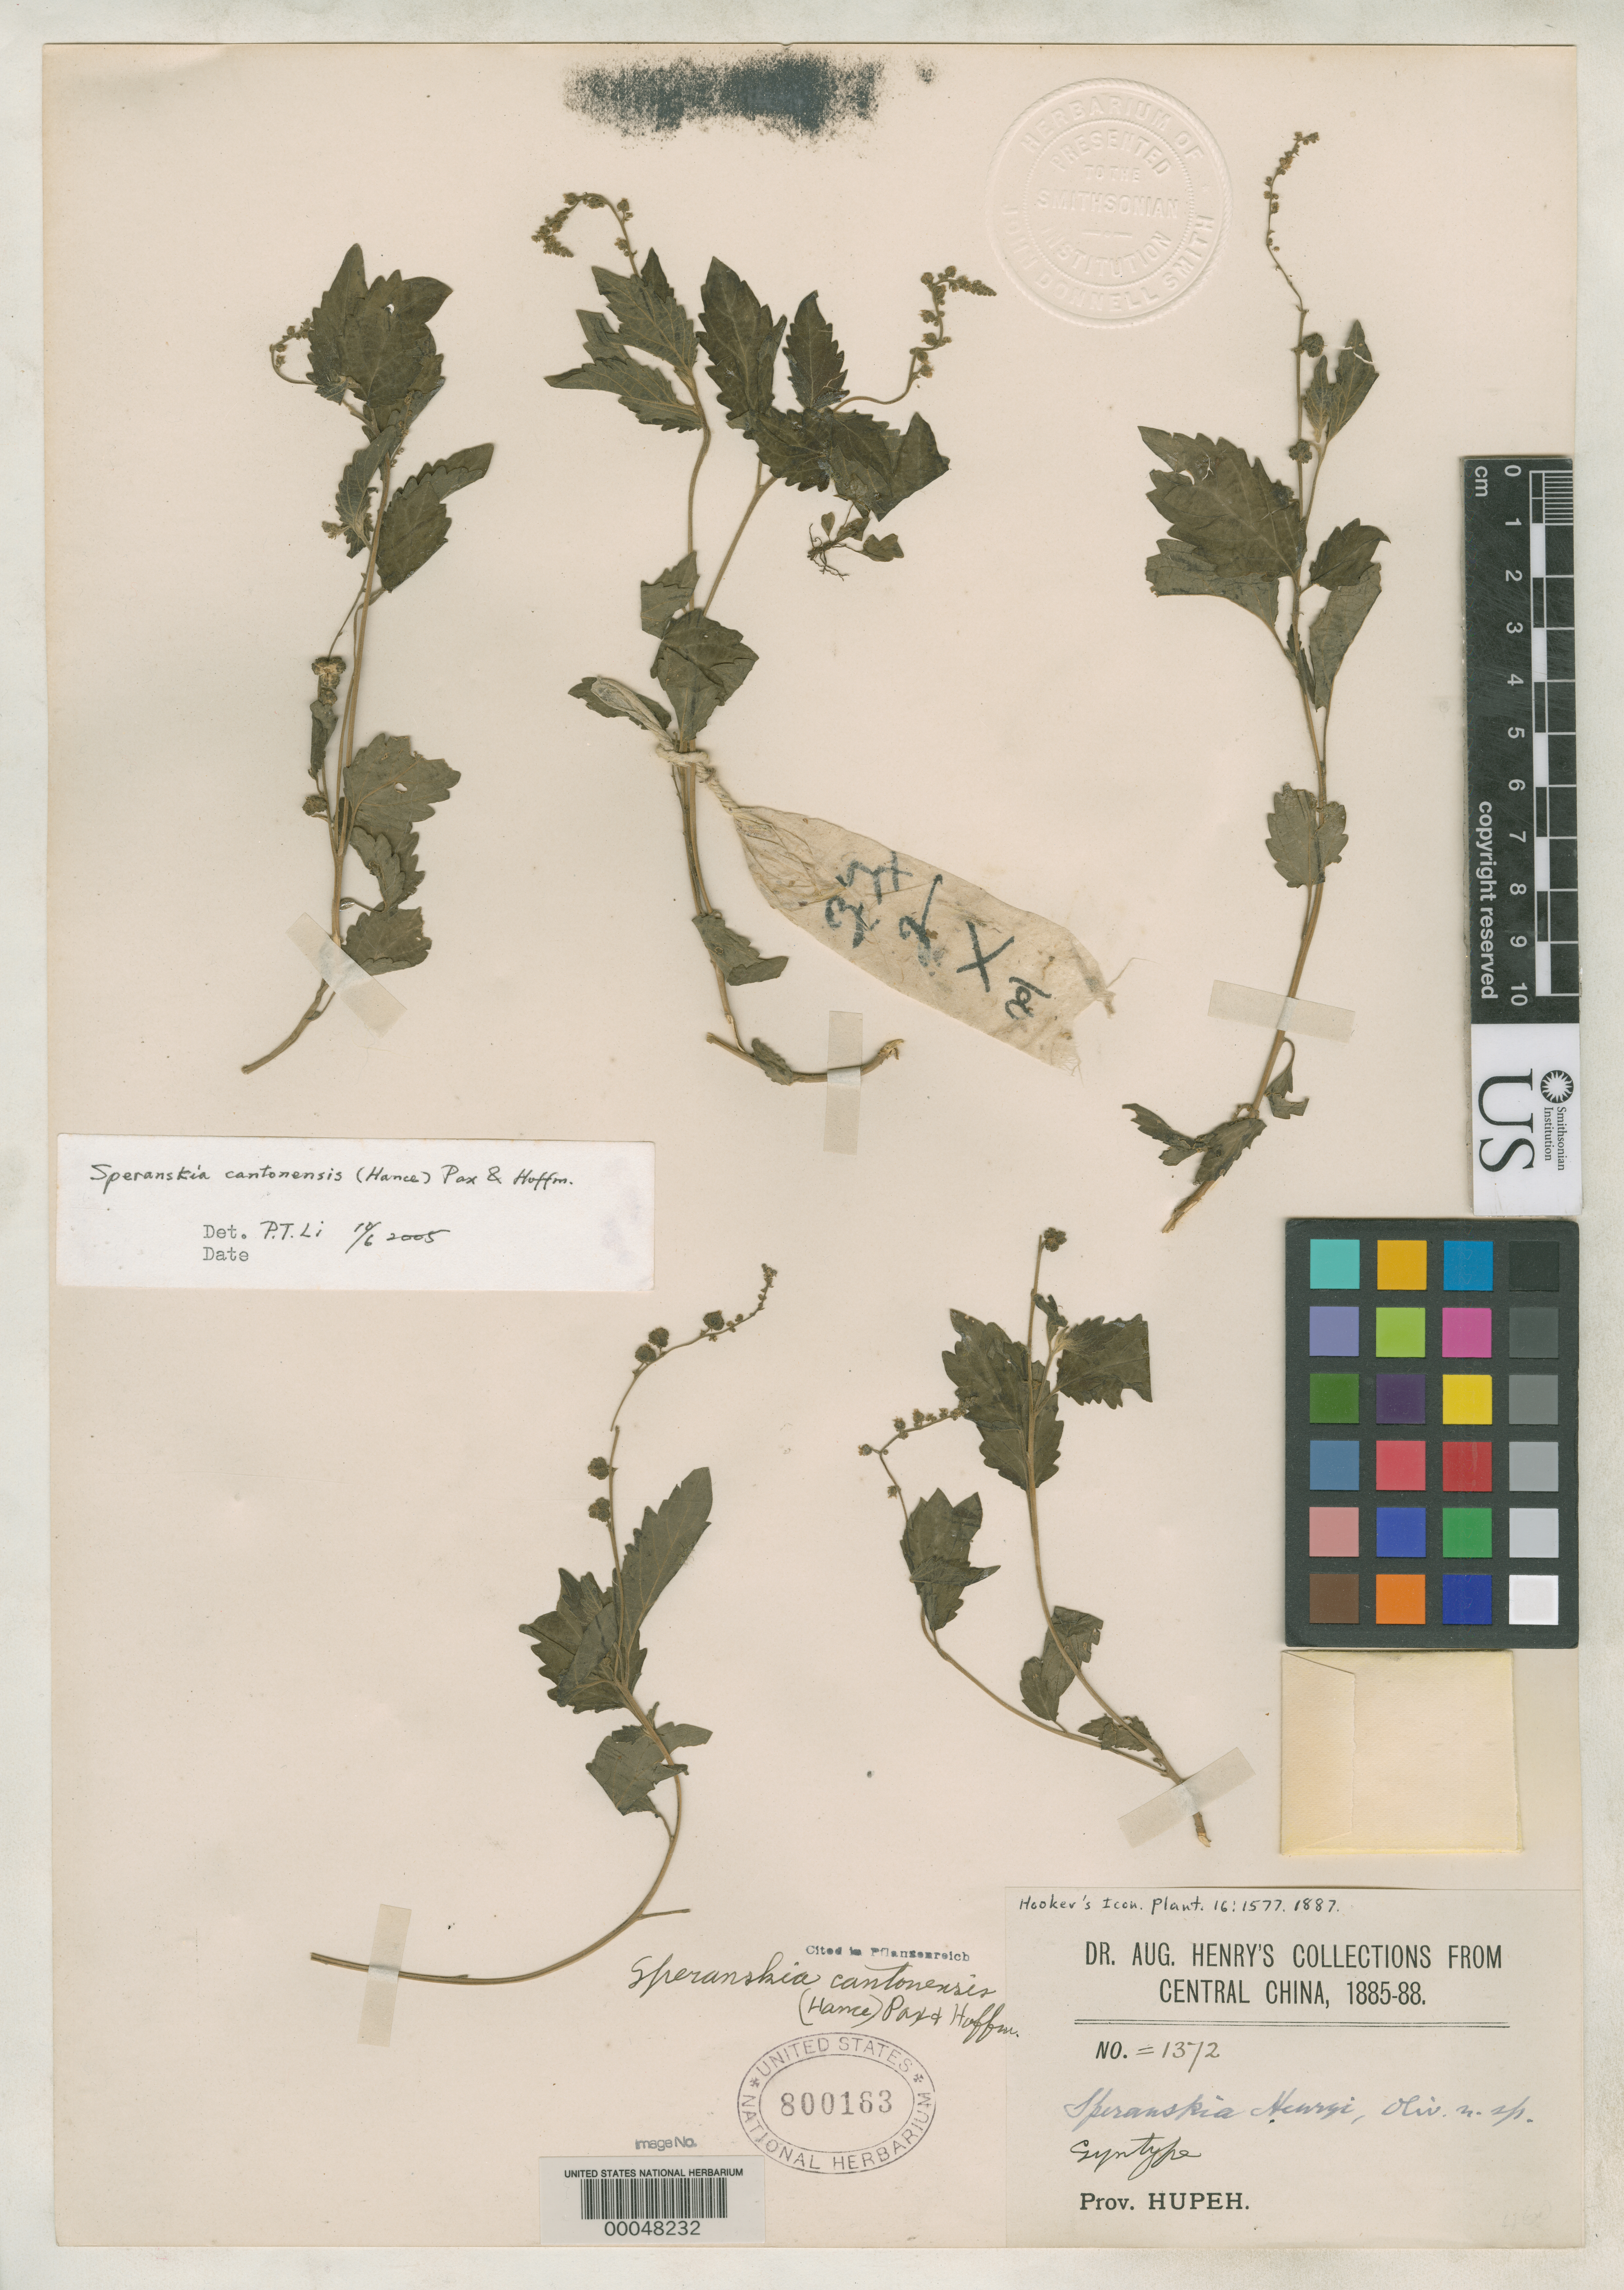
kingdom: Plantae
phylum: Tracheophyta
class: Magnoliopsida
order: Malpighiales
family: Euphorbiaceae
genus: Speranskia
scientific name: Speranskia henryi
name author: Oliv. in Hook. f.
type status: Syntype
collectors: A. Henry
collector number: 1372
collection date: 1885/1888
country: China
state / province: Hubei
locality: Central China. Prov. Hupeh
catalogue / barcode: US 800163